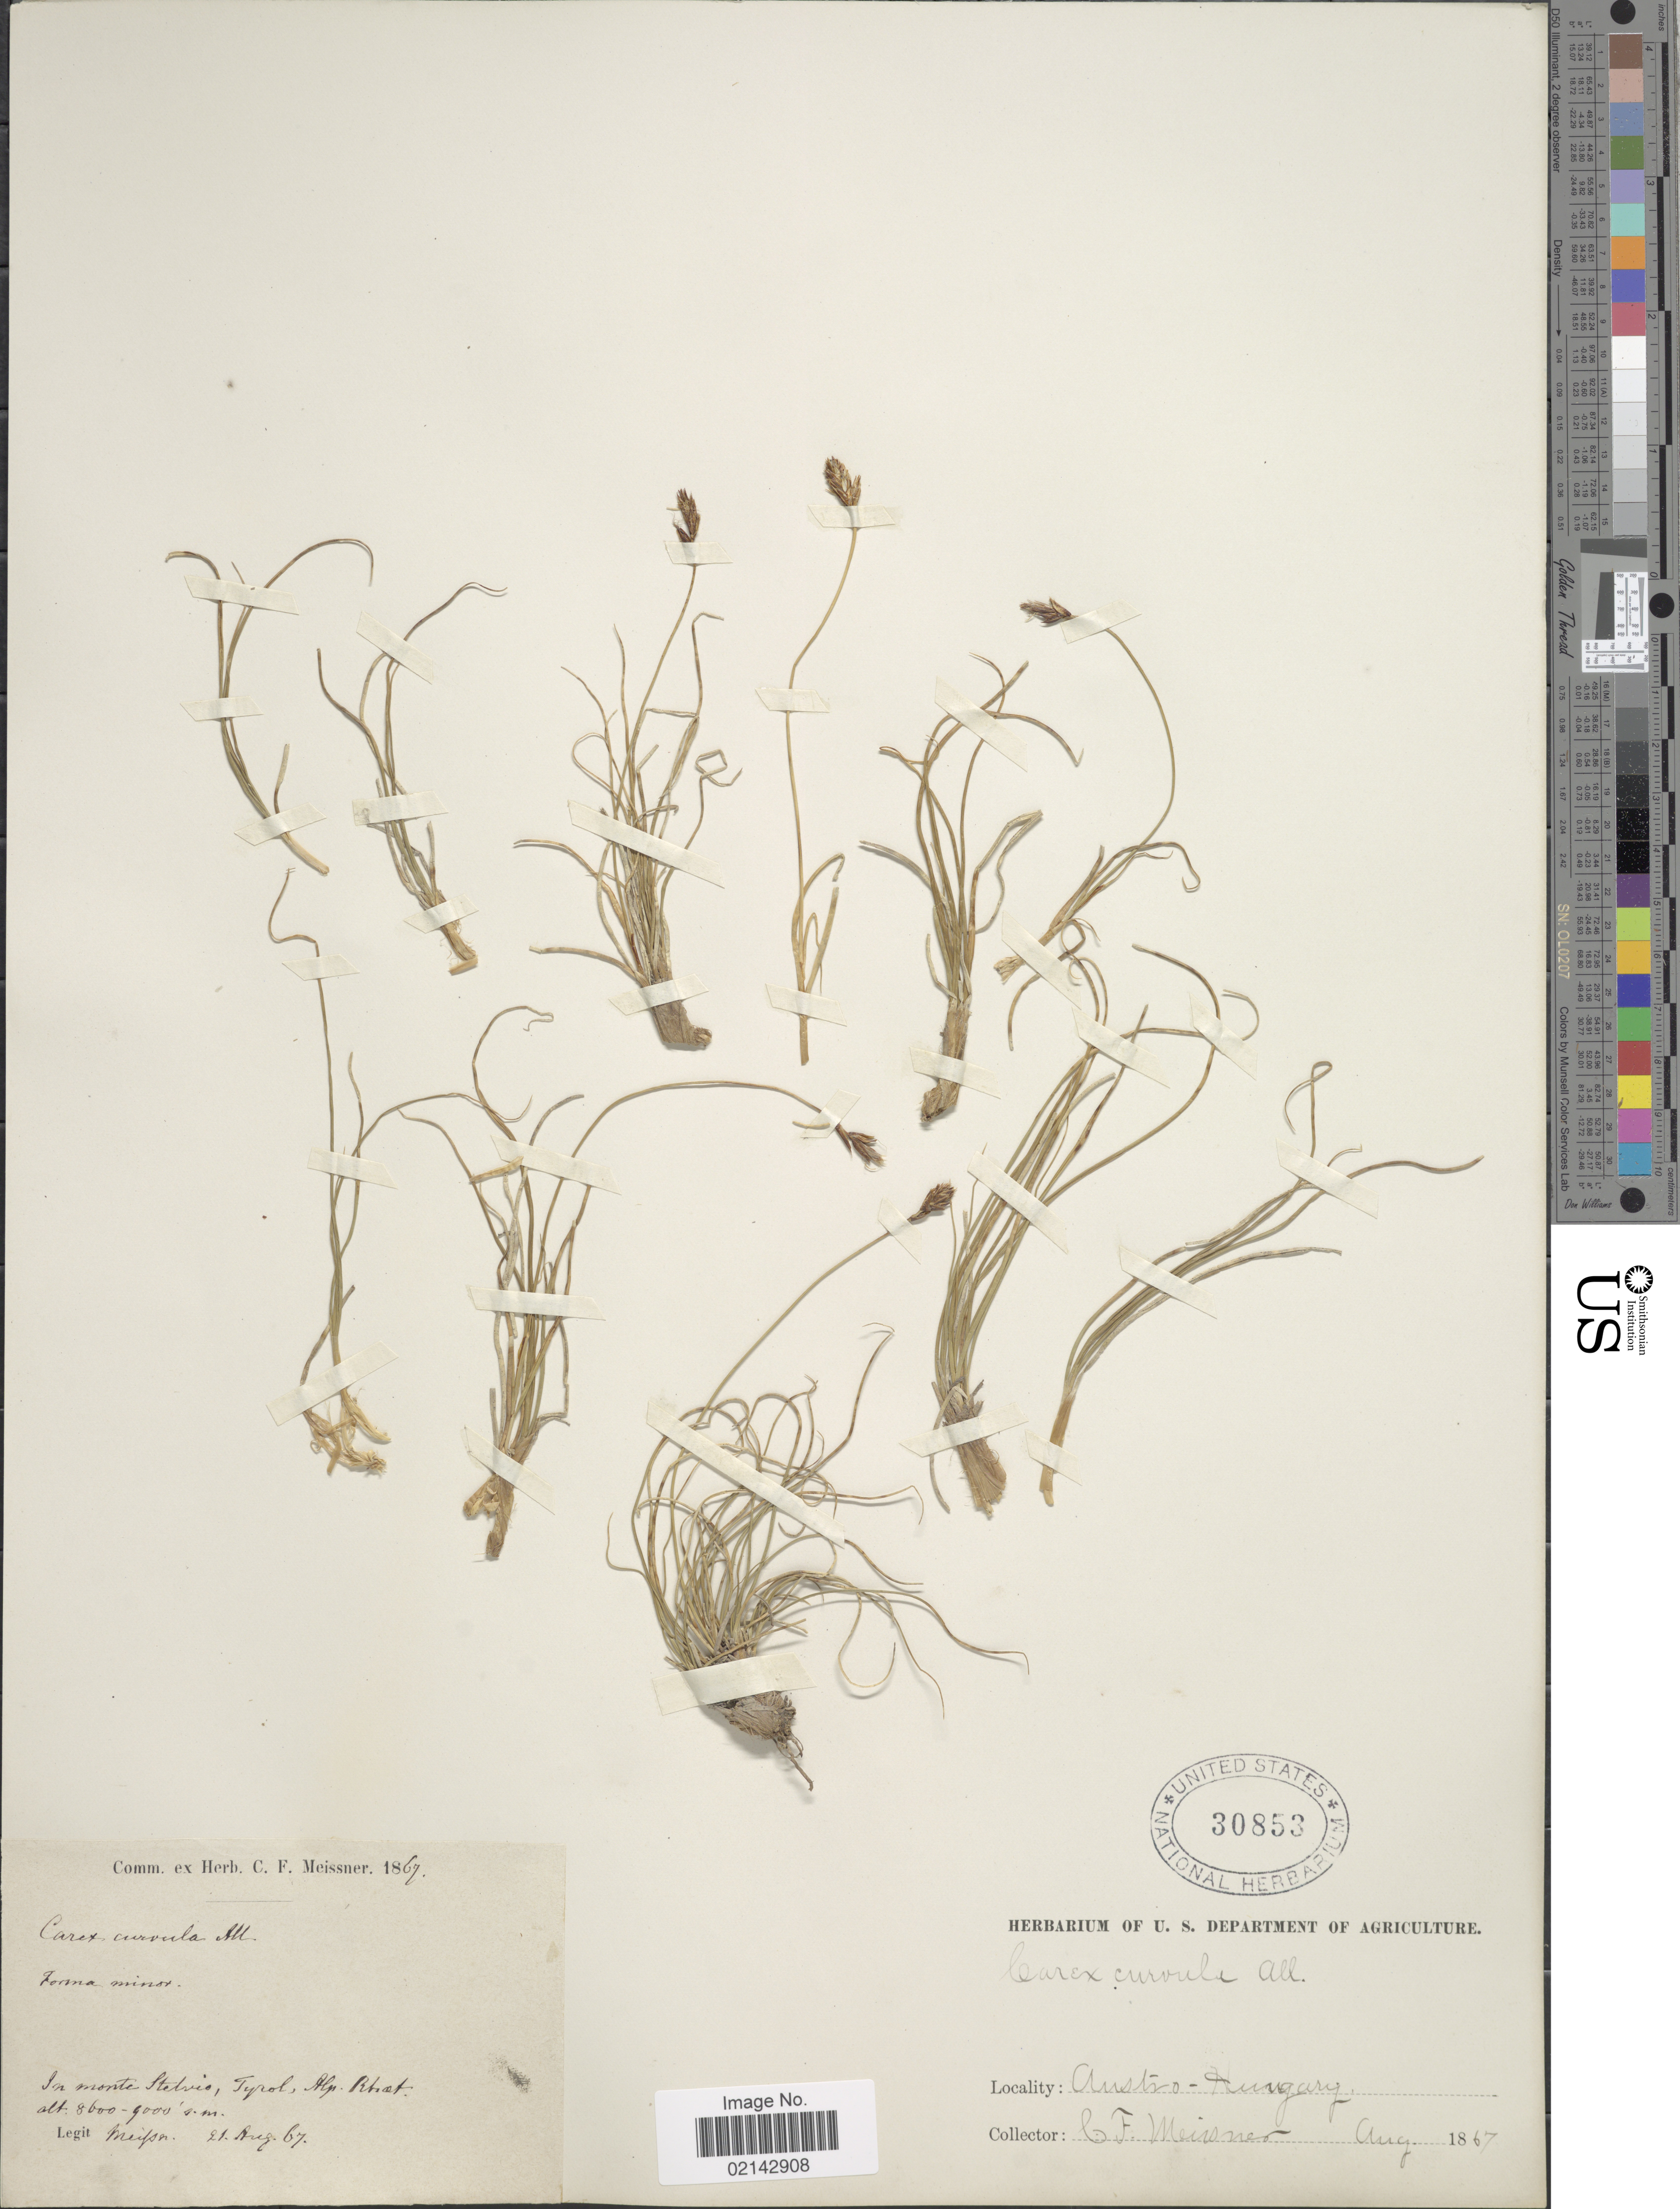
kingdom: Plantae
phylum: Tracheophyta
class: Liliopsida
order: Poales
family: Cyperaceae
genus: Carex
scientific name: Carex curvula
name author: All.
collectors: C. F. W. Meissner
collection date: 1867-08-21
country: Italy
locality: Austro-Hungary. In monte Stelvio, Tyrol, Alp. Rhot.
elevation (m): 2621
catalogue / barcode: US 30853